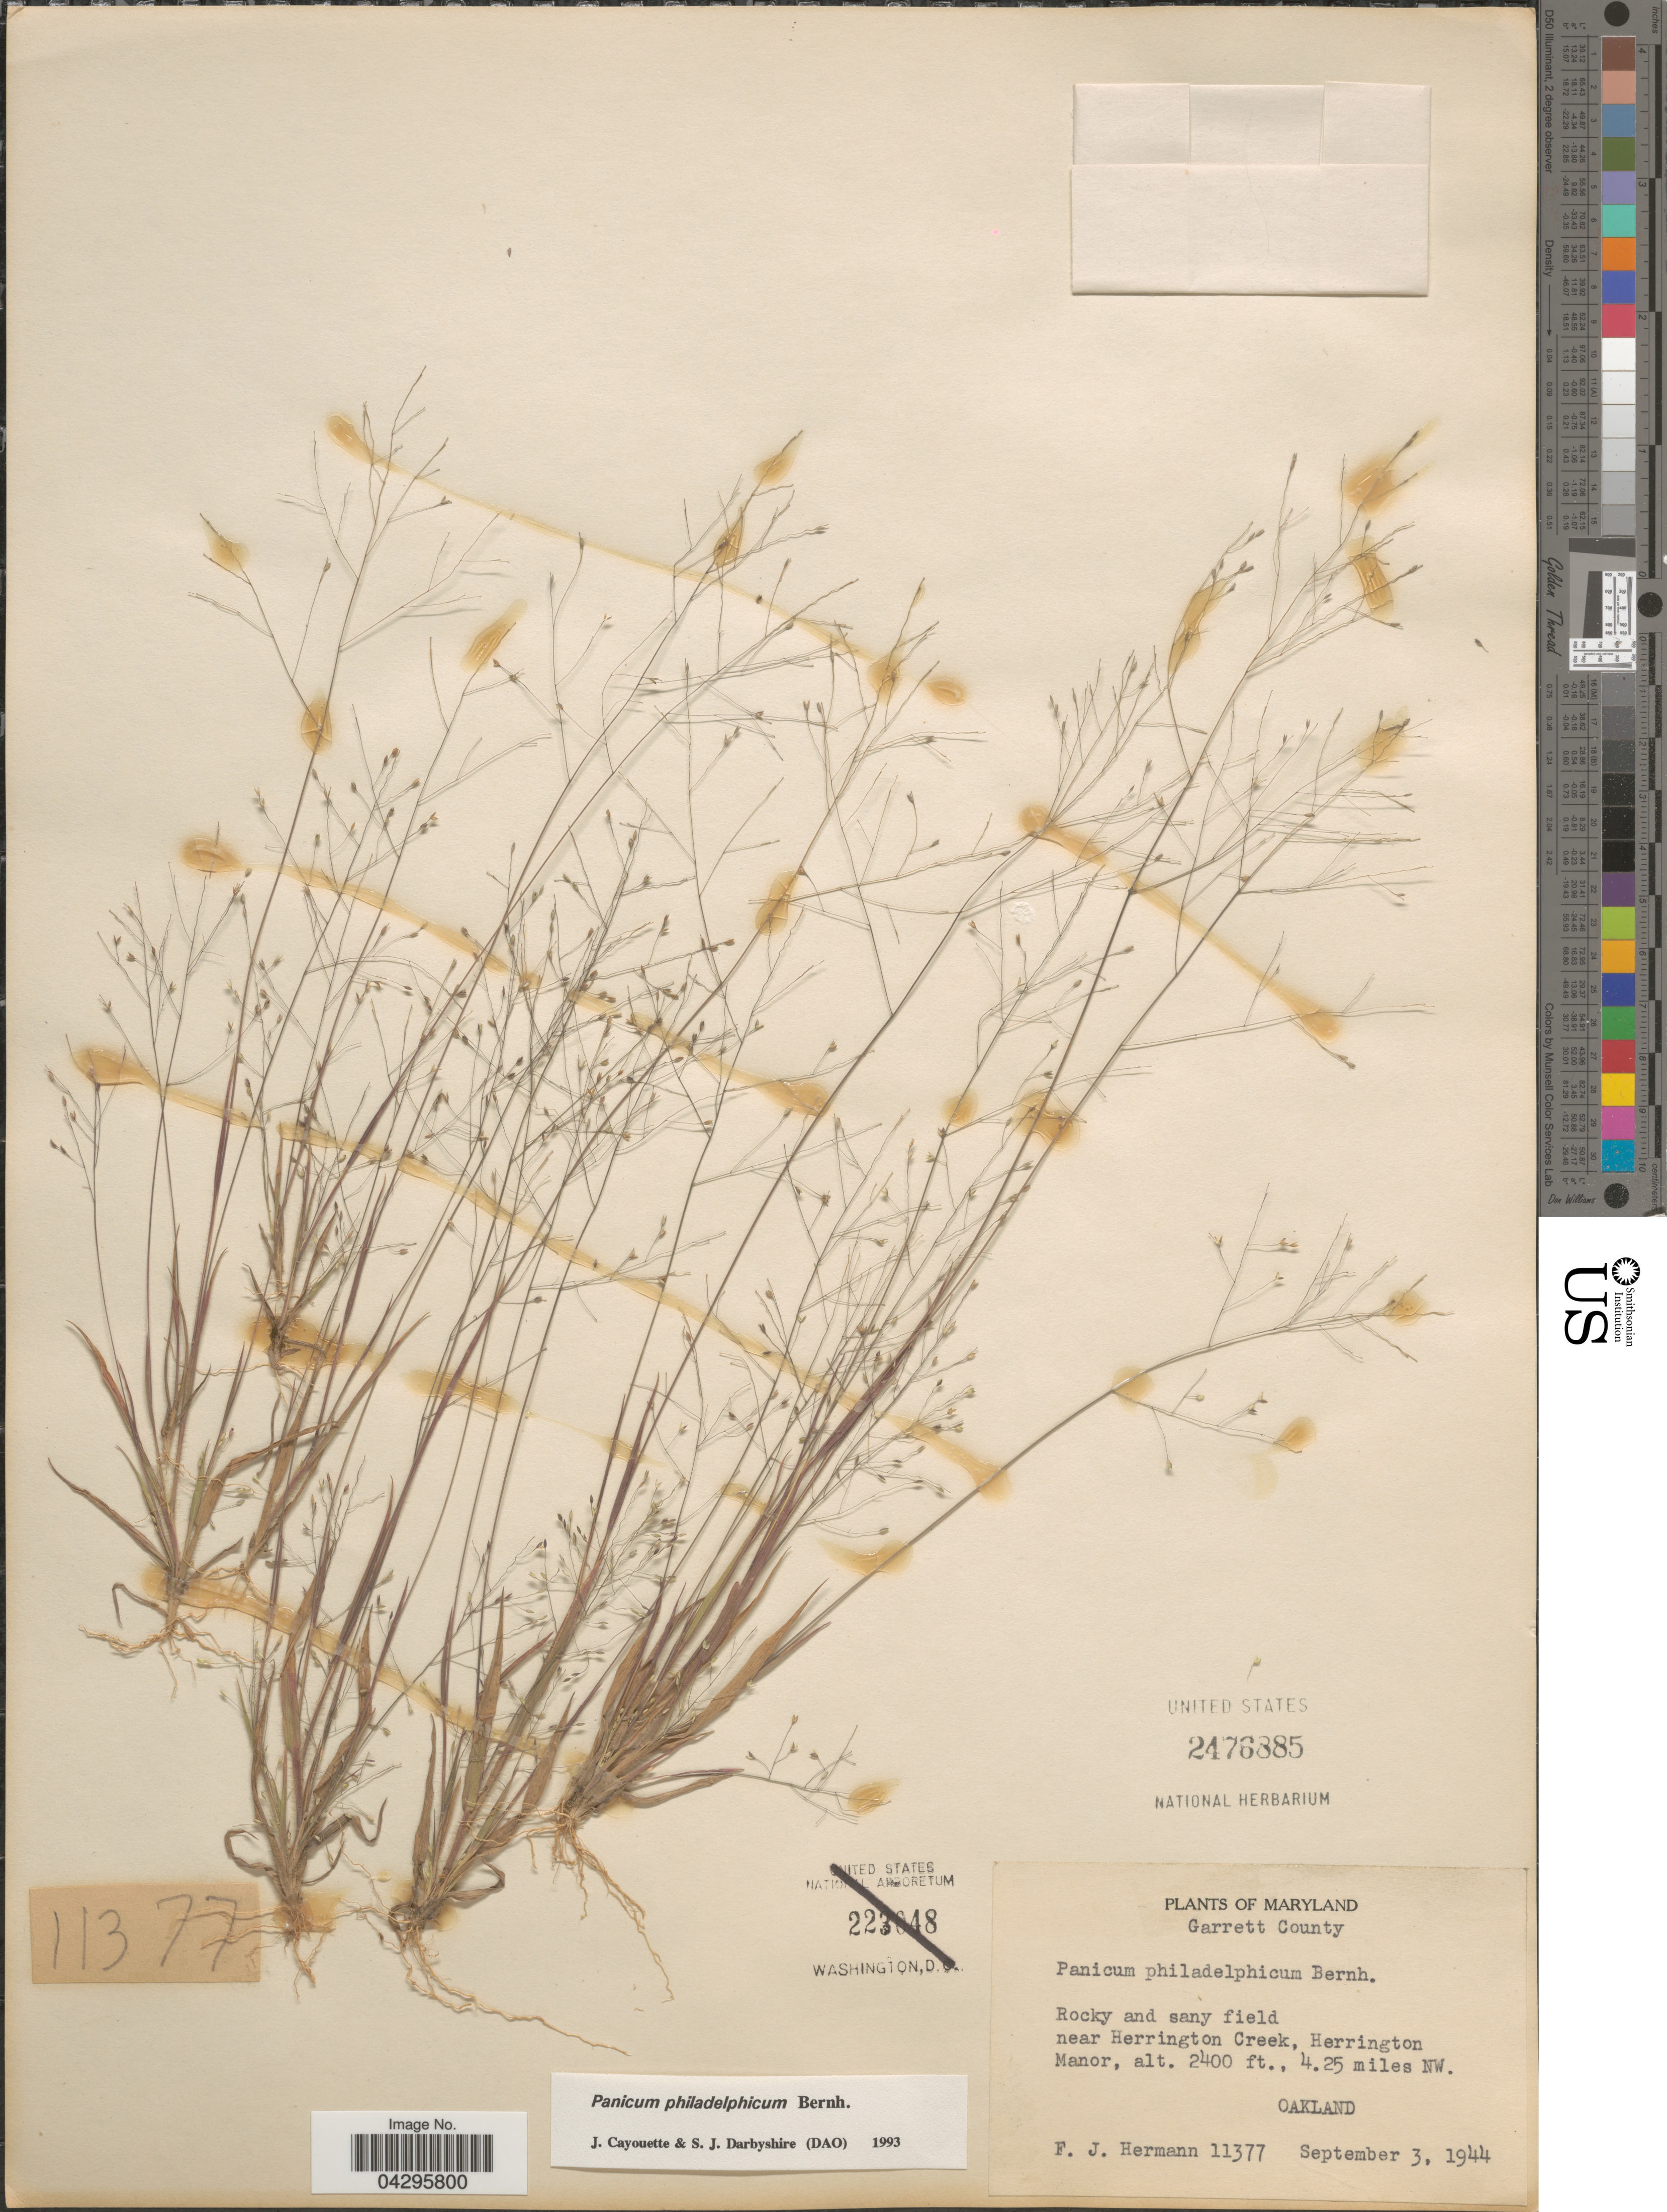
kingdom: Plantae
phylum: Tracheophyta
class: Liliopsida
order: Poales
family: Poaceae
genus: Panicum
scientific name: Panicum philadelphicum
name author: Bernh. ex Trin.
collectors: F. J. Hermann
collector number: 11377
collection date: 1944-09-03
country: United States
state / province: Maryland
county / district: Garrett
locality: Garrett County. Rocky and sandy field near Herrington Creek, Herrington Manor, 4.25 miles NW. Oakland.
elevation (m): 732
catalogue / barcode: US 2476885